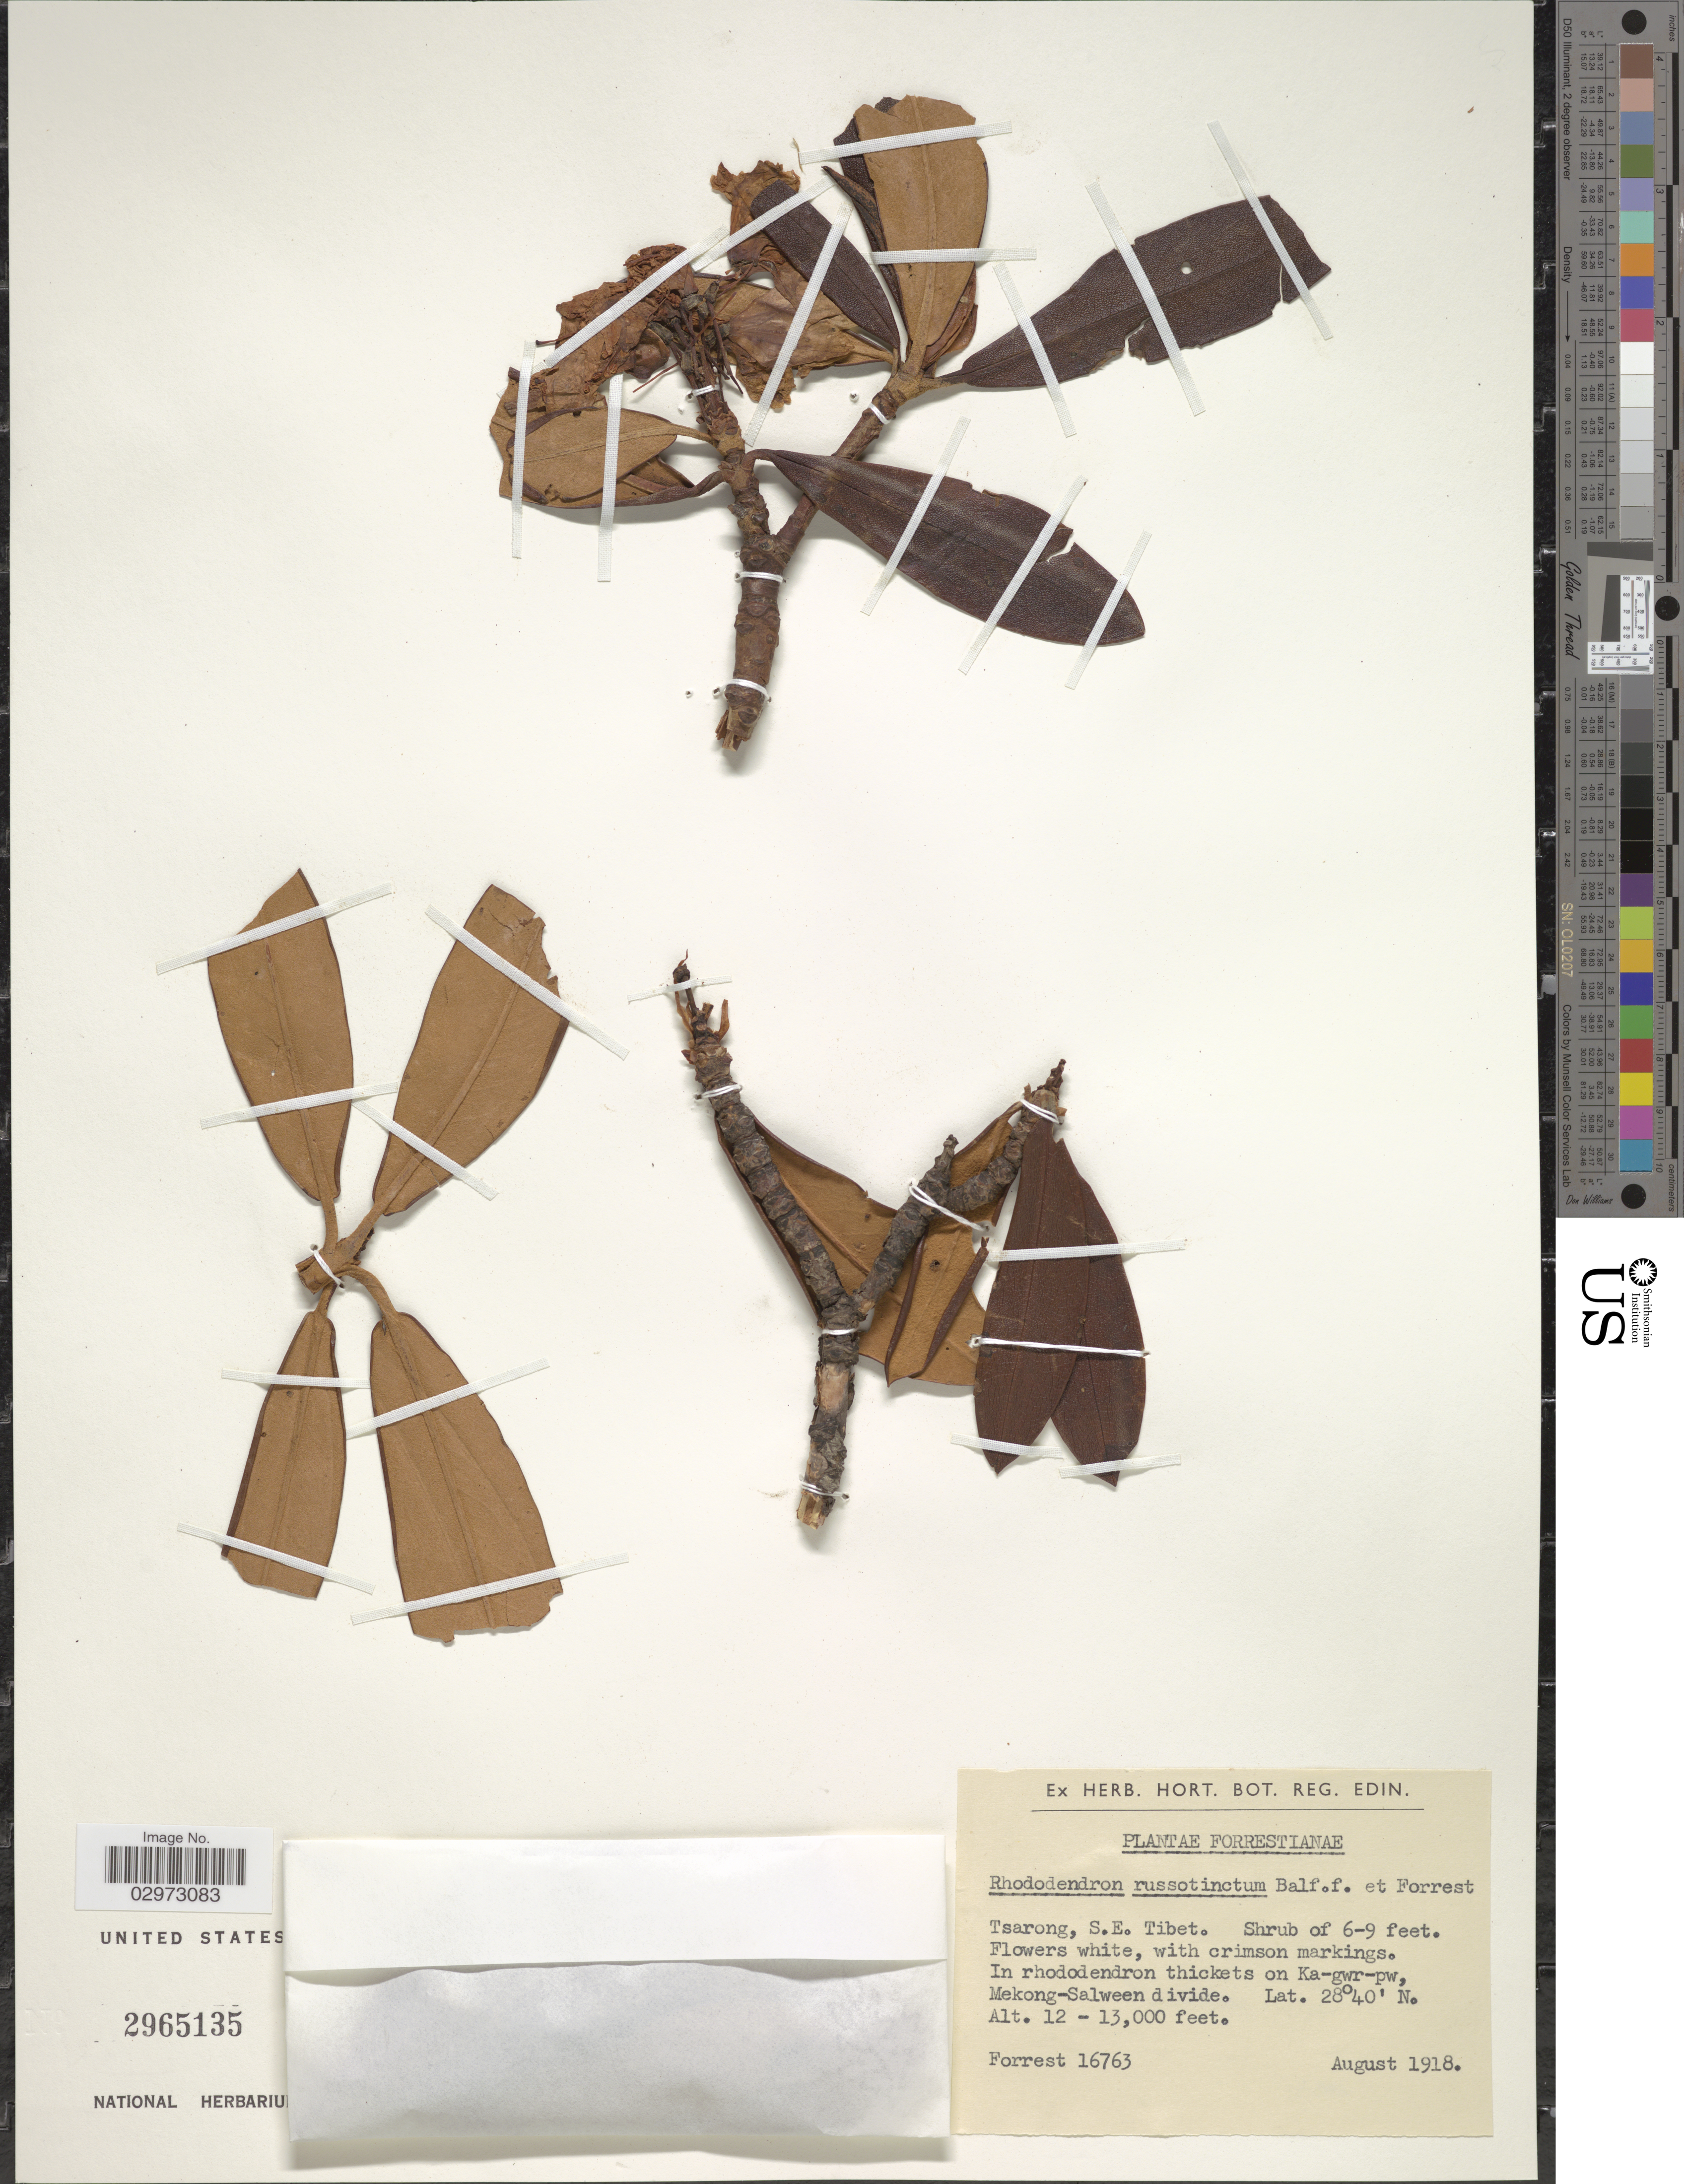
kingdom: Plantae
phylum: Tracheophyta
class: Magnoliopsida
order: Ericales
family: Ericaceae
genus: Rhododendron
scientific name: Rhododendron russotinctum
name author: Balf. f. & Forrest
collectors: -. Forrest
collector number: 16763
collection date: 1918-08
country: China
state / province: Xizang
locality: Tsarong, S.E. Tibet. In rhododendron thickets on Ka-gwr-pw, Mekong-Salween divide.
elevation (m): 3658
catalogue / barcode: US 2965135